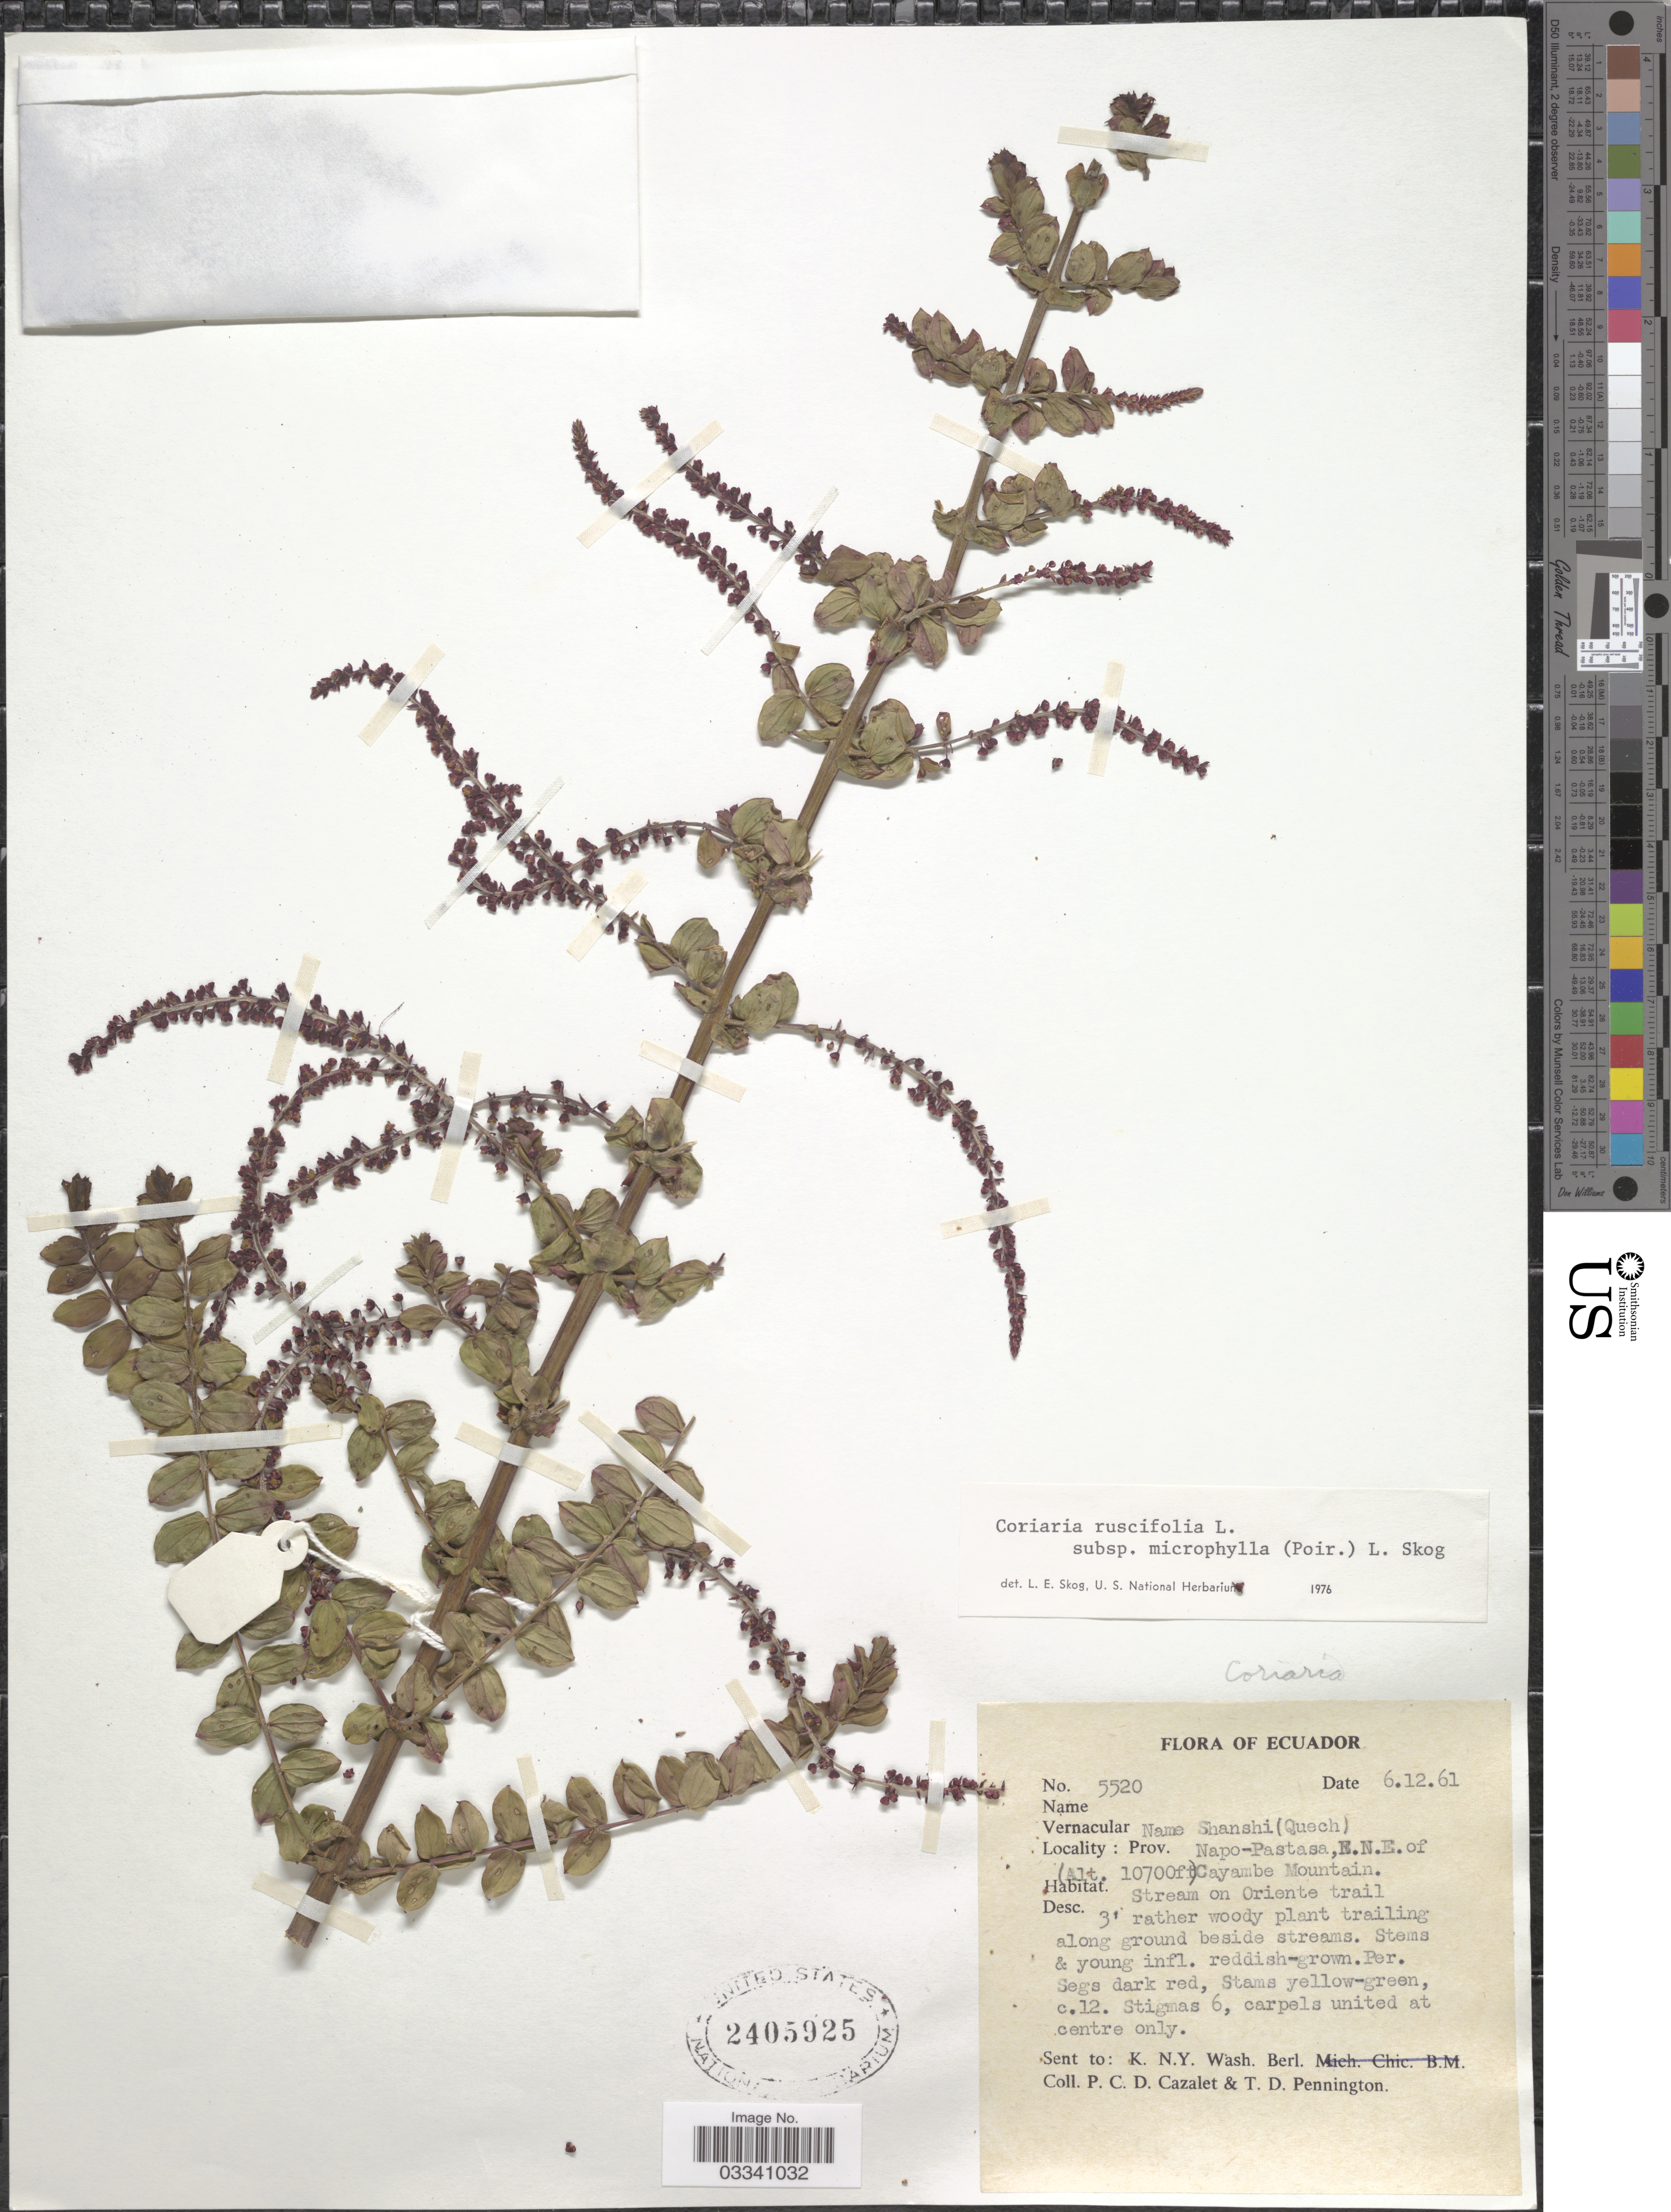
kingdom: Plantae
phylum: Tracheophyta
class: Magnoliopsida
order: Cucurbitales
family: Coriariaceae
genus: Coriaria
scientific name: Coriaria ruscifolia subsp. microphylla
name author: (Poir.) L.E. Skog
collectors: P. C. D. Cazalet & T. D. Pennington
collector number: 5520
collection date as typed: Transcribed d/m/y: 6/12/61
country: Ecuador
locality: Prov. Napo-Pastasa, E.N.E. of Cayambe Mountain, Stream on Oriente trail.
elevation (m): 3261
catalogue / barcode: US 2405925